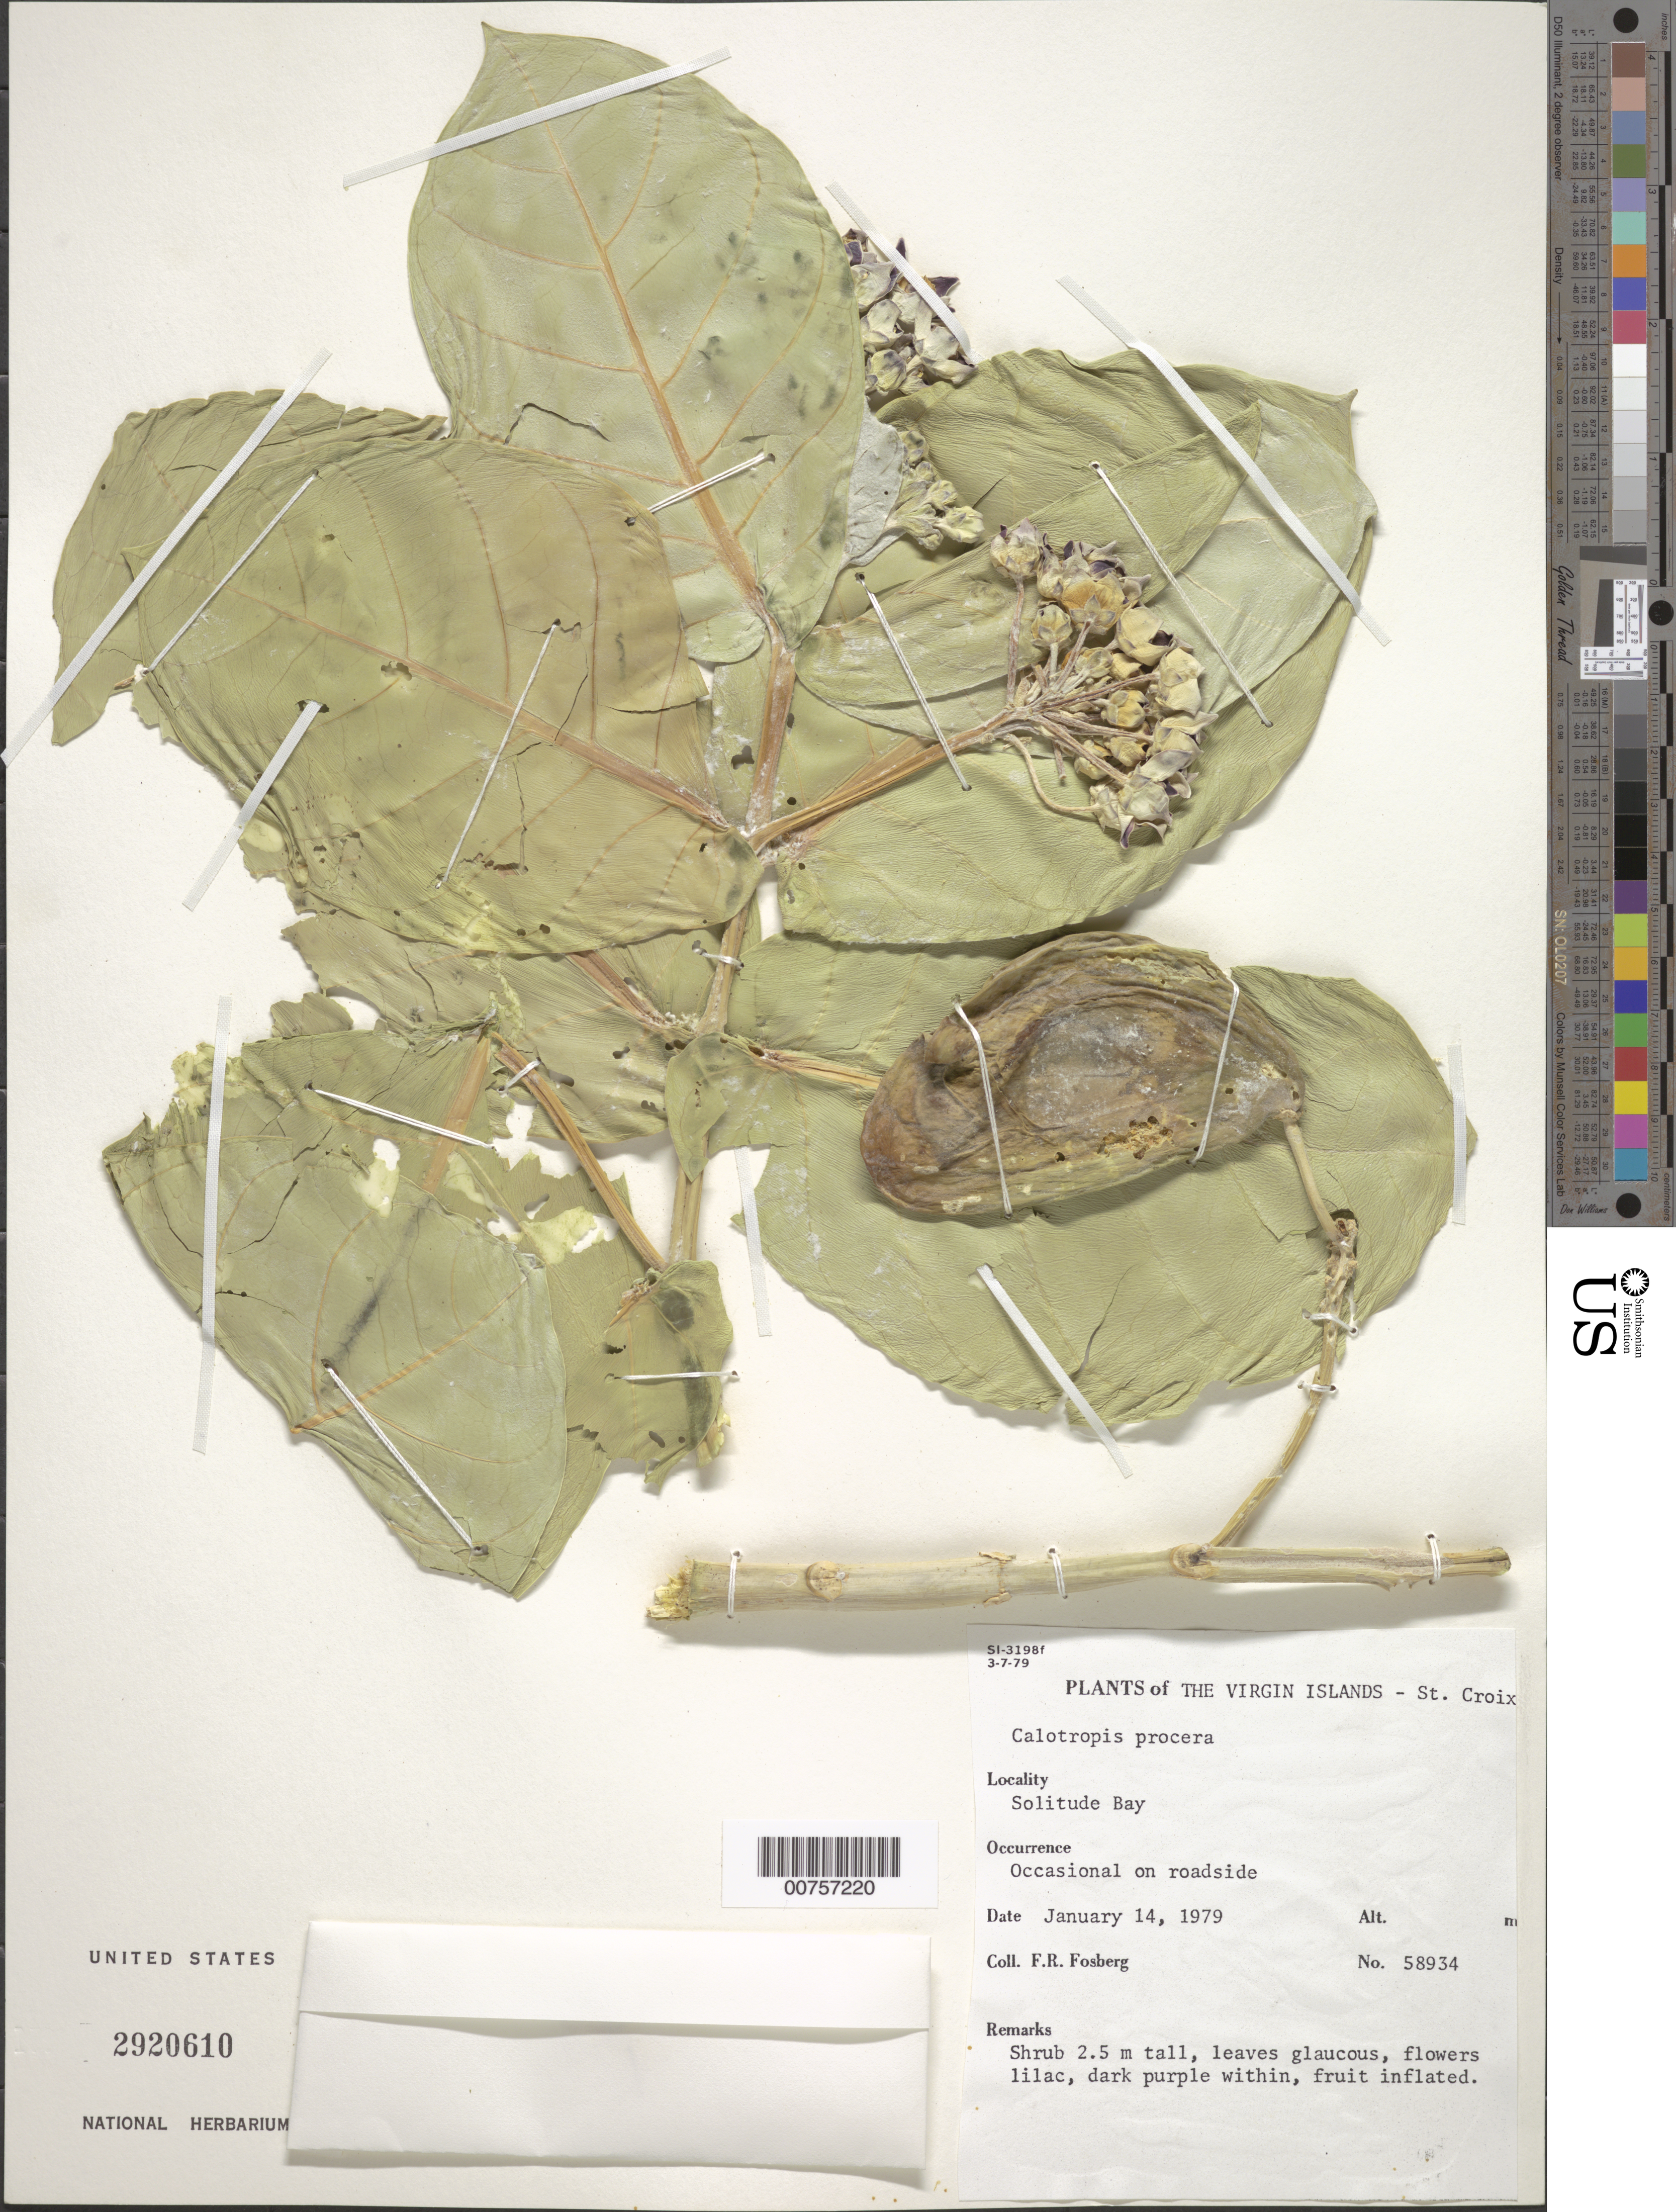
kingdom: Plantae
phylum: Tracheophyta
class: Magnoliopsida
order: Gentianales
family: Apocynaceae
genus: Calotropis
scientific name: Calotropis procera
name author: (Aiton) W.T. Aiton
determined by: Acevedo-Rodríguez, P., (BOT), Smithsonian Institution - National Museum of Natural History (UNITED STATES)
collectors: F. R. Fosberg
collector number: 58934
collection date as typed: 14 Jan 1979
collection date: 1979-01-14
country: U.S. Virgin Islands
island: St. Croix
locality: Solitude Bay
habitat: Occasional on roadside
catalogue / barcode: US 2920610